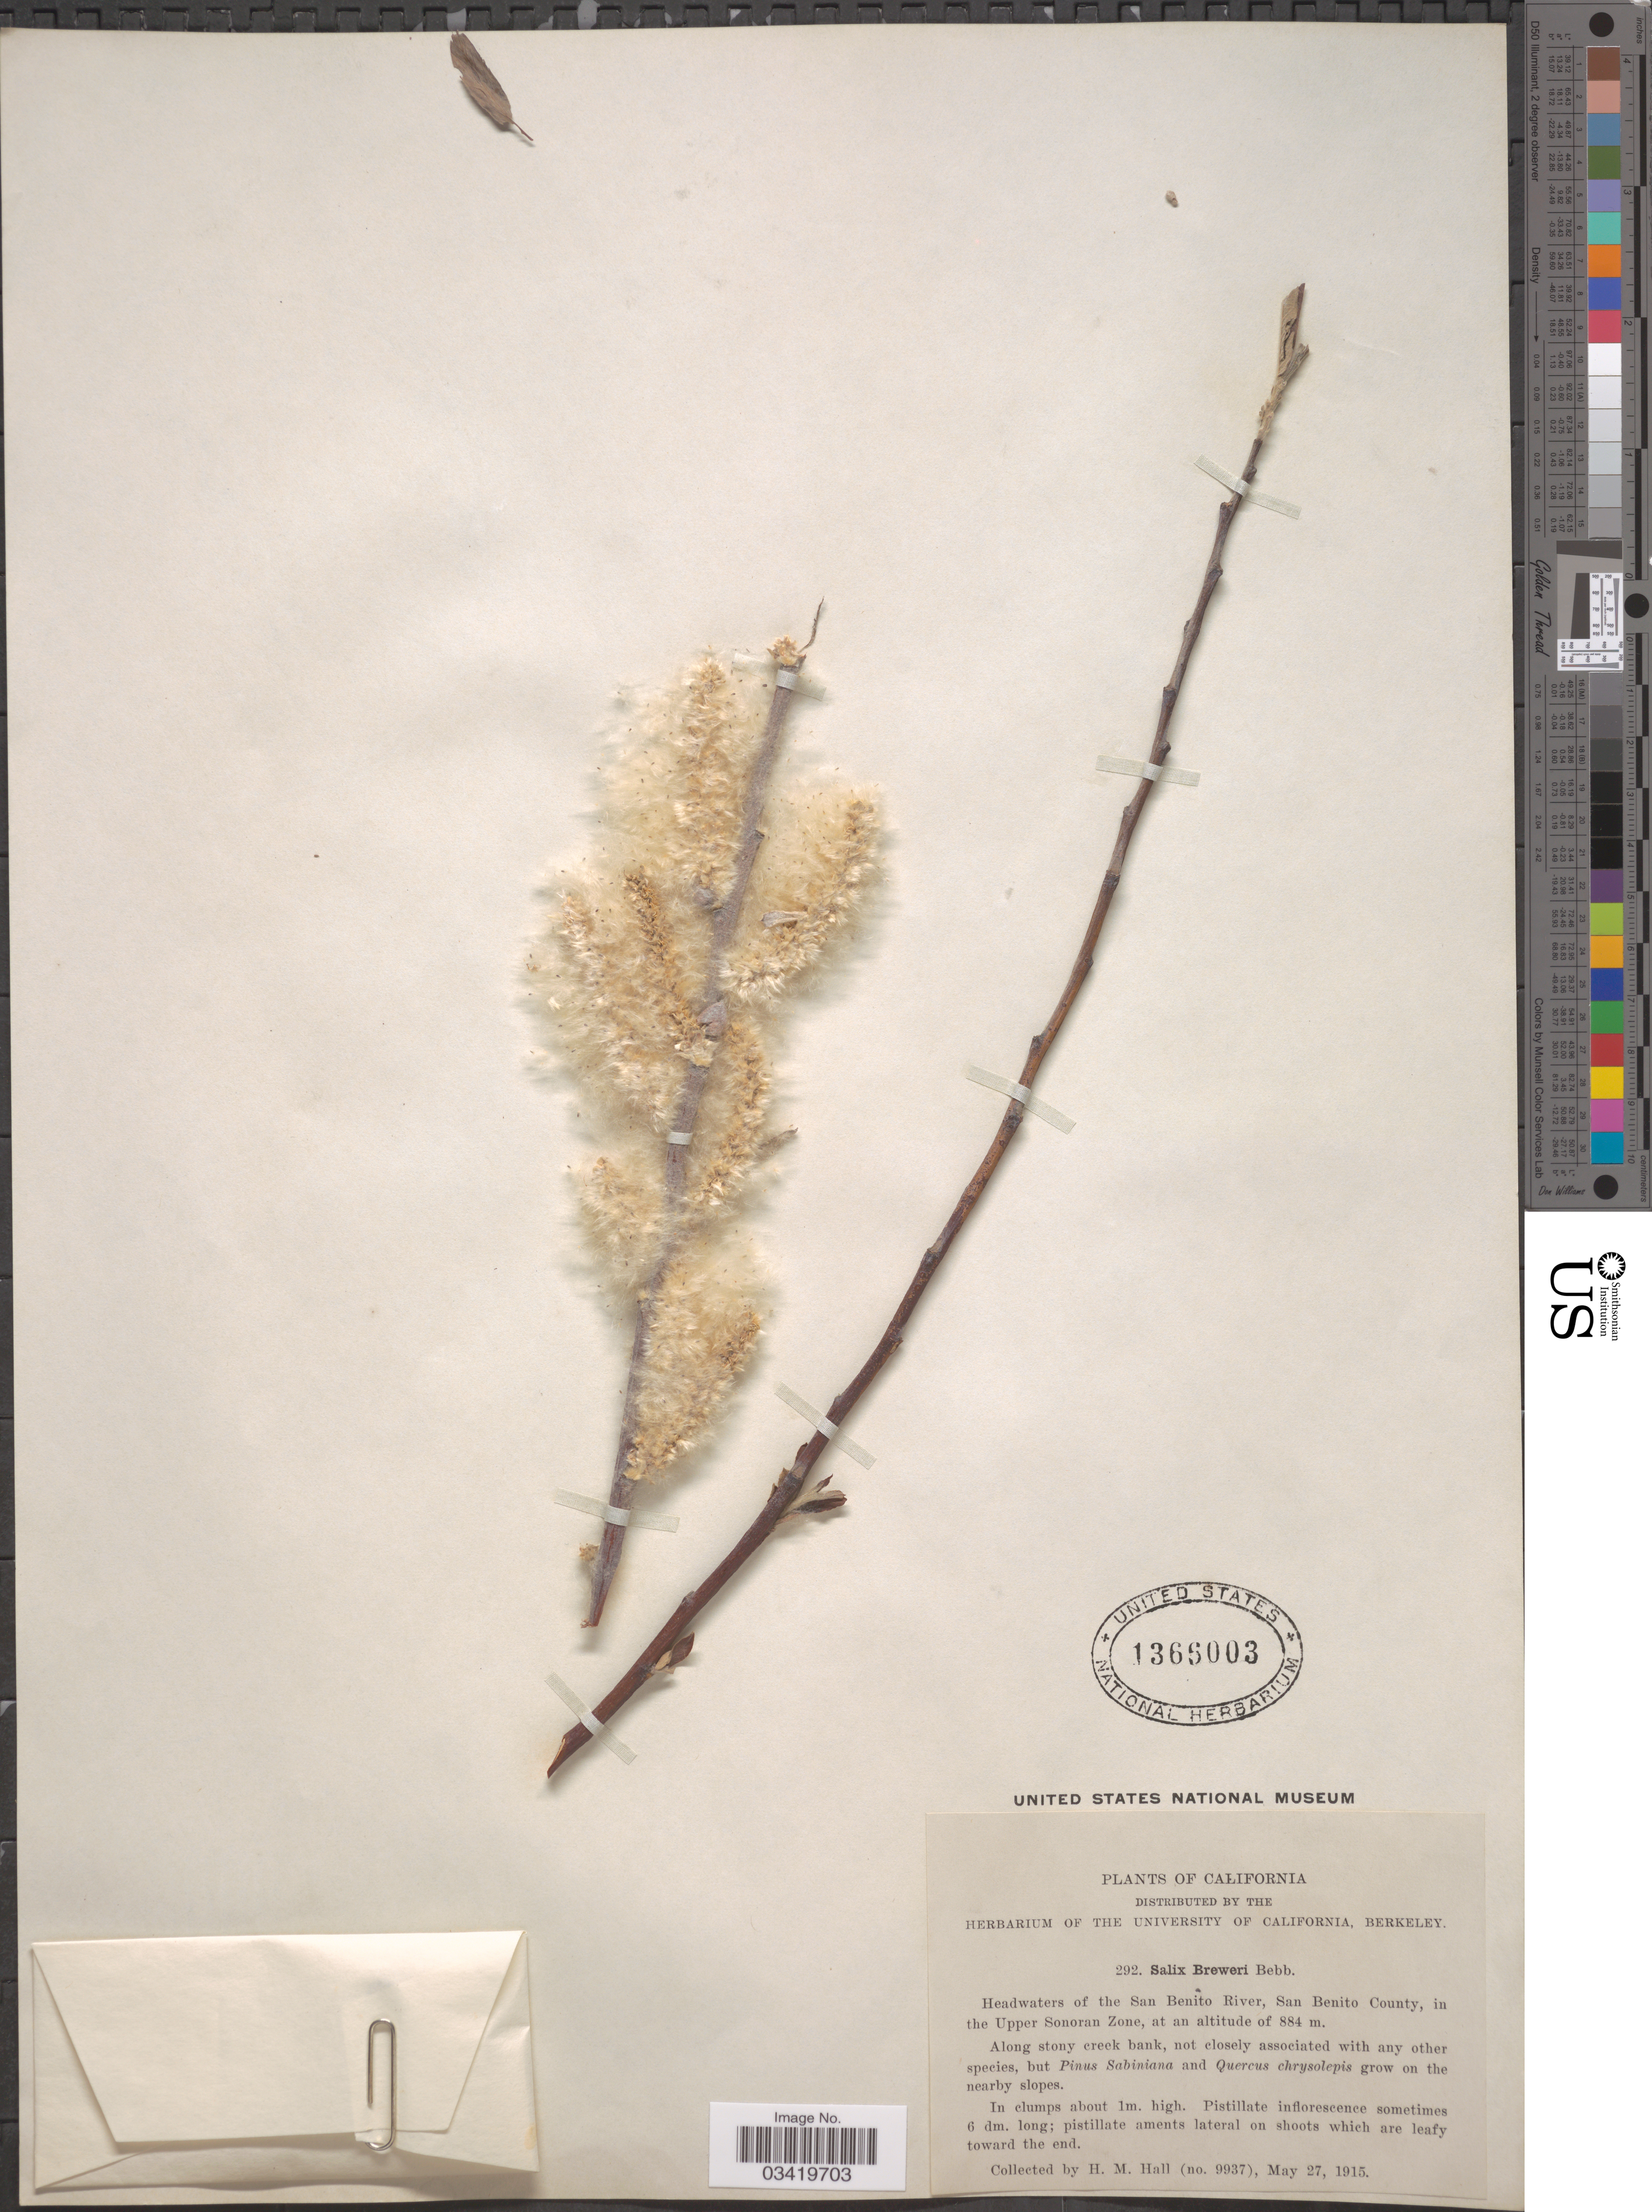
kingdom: Plantae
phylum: Tracheophyta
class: Magnoliopsida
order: Malpighiales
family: Salicaceae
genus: Salix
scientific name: Salix breweri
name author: Bebb in S. Watson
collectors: H. M. Hall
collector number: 9937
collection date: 1915-05-27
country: United States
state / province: California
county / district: San Benito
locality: Headwaters of the San Benito River, San Benito County, in the Upper Sonoran Zone. Along stony creek bank.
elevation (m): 884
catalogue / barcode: US 1366003